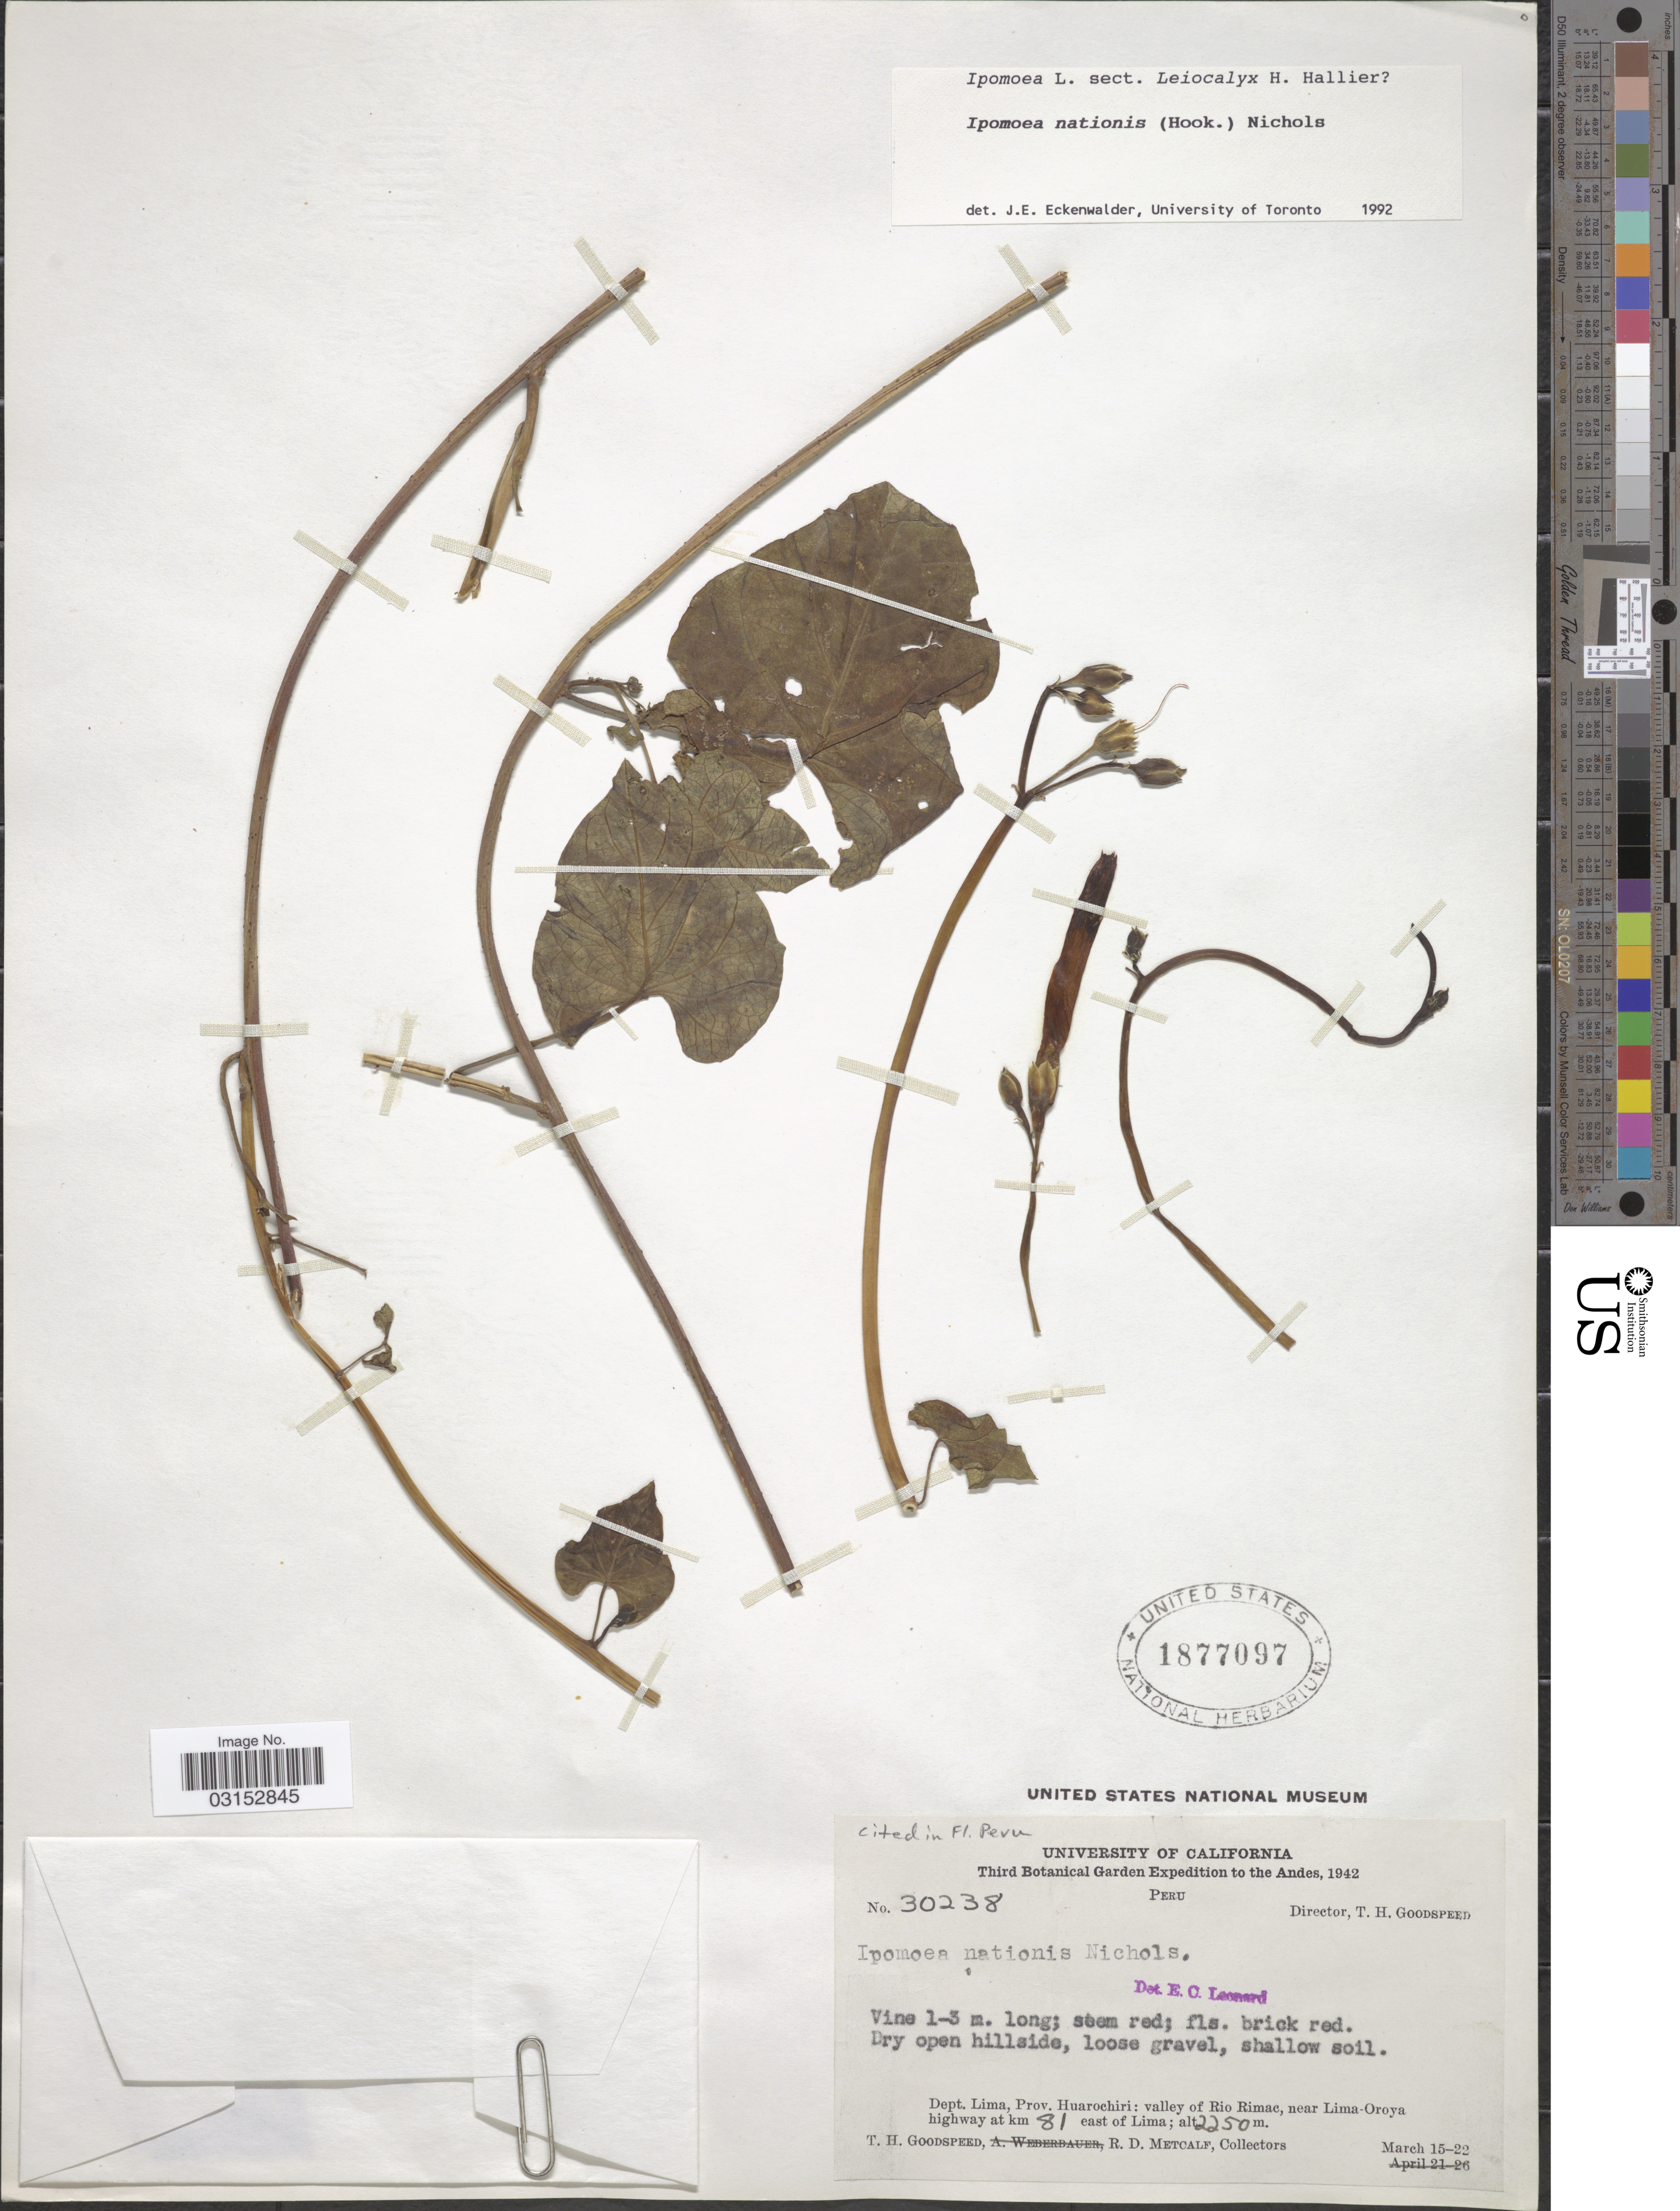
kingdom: Plantae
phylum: Tracheophyta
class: Magnoliopsida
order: Solanales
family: Convolvulaceae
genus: Ipomoea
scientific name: Ipomoea nationis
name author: (Hook.) G. Nicholson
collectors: T. Goodspeed & R. D. Metcalf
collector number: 30238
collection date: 1942-03-15/1942-03-23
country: Peru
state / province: Lima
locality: The Andes. Dept. Lima, Prov. Huarochiri: valley of Rio Rimac, near Lima-Oroya highway at km 81 east of Lima.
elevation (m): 2250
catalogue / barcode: US 1877097